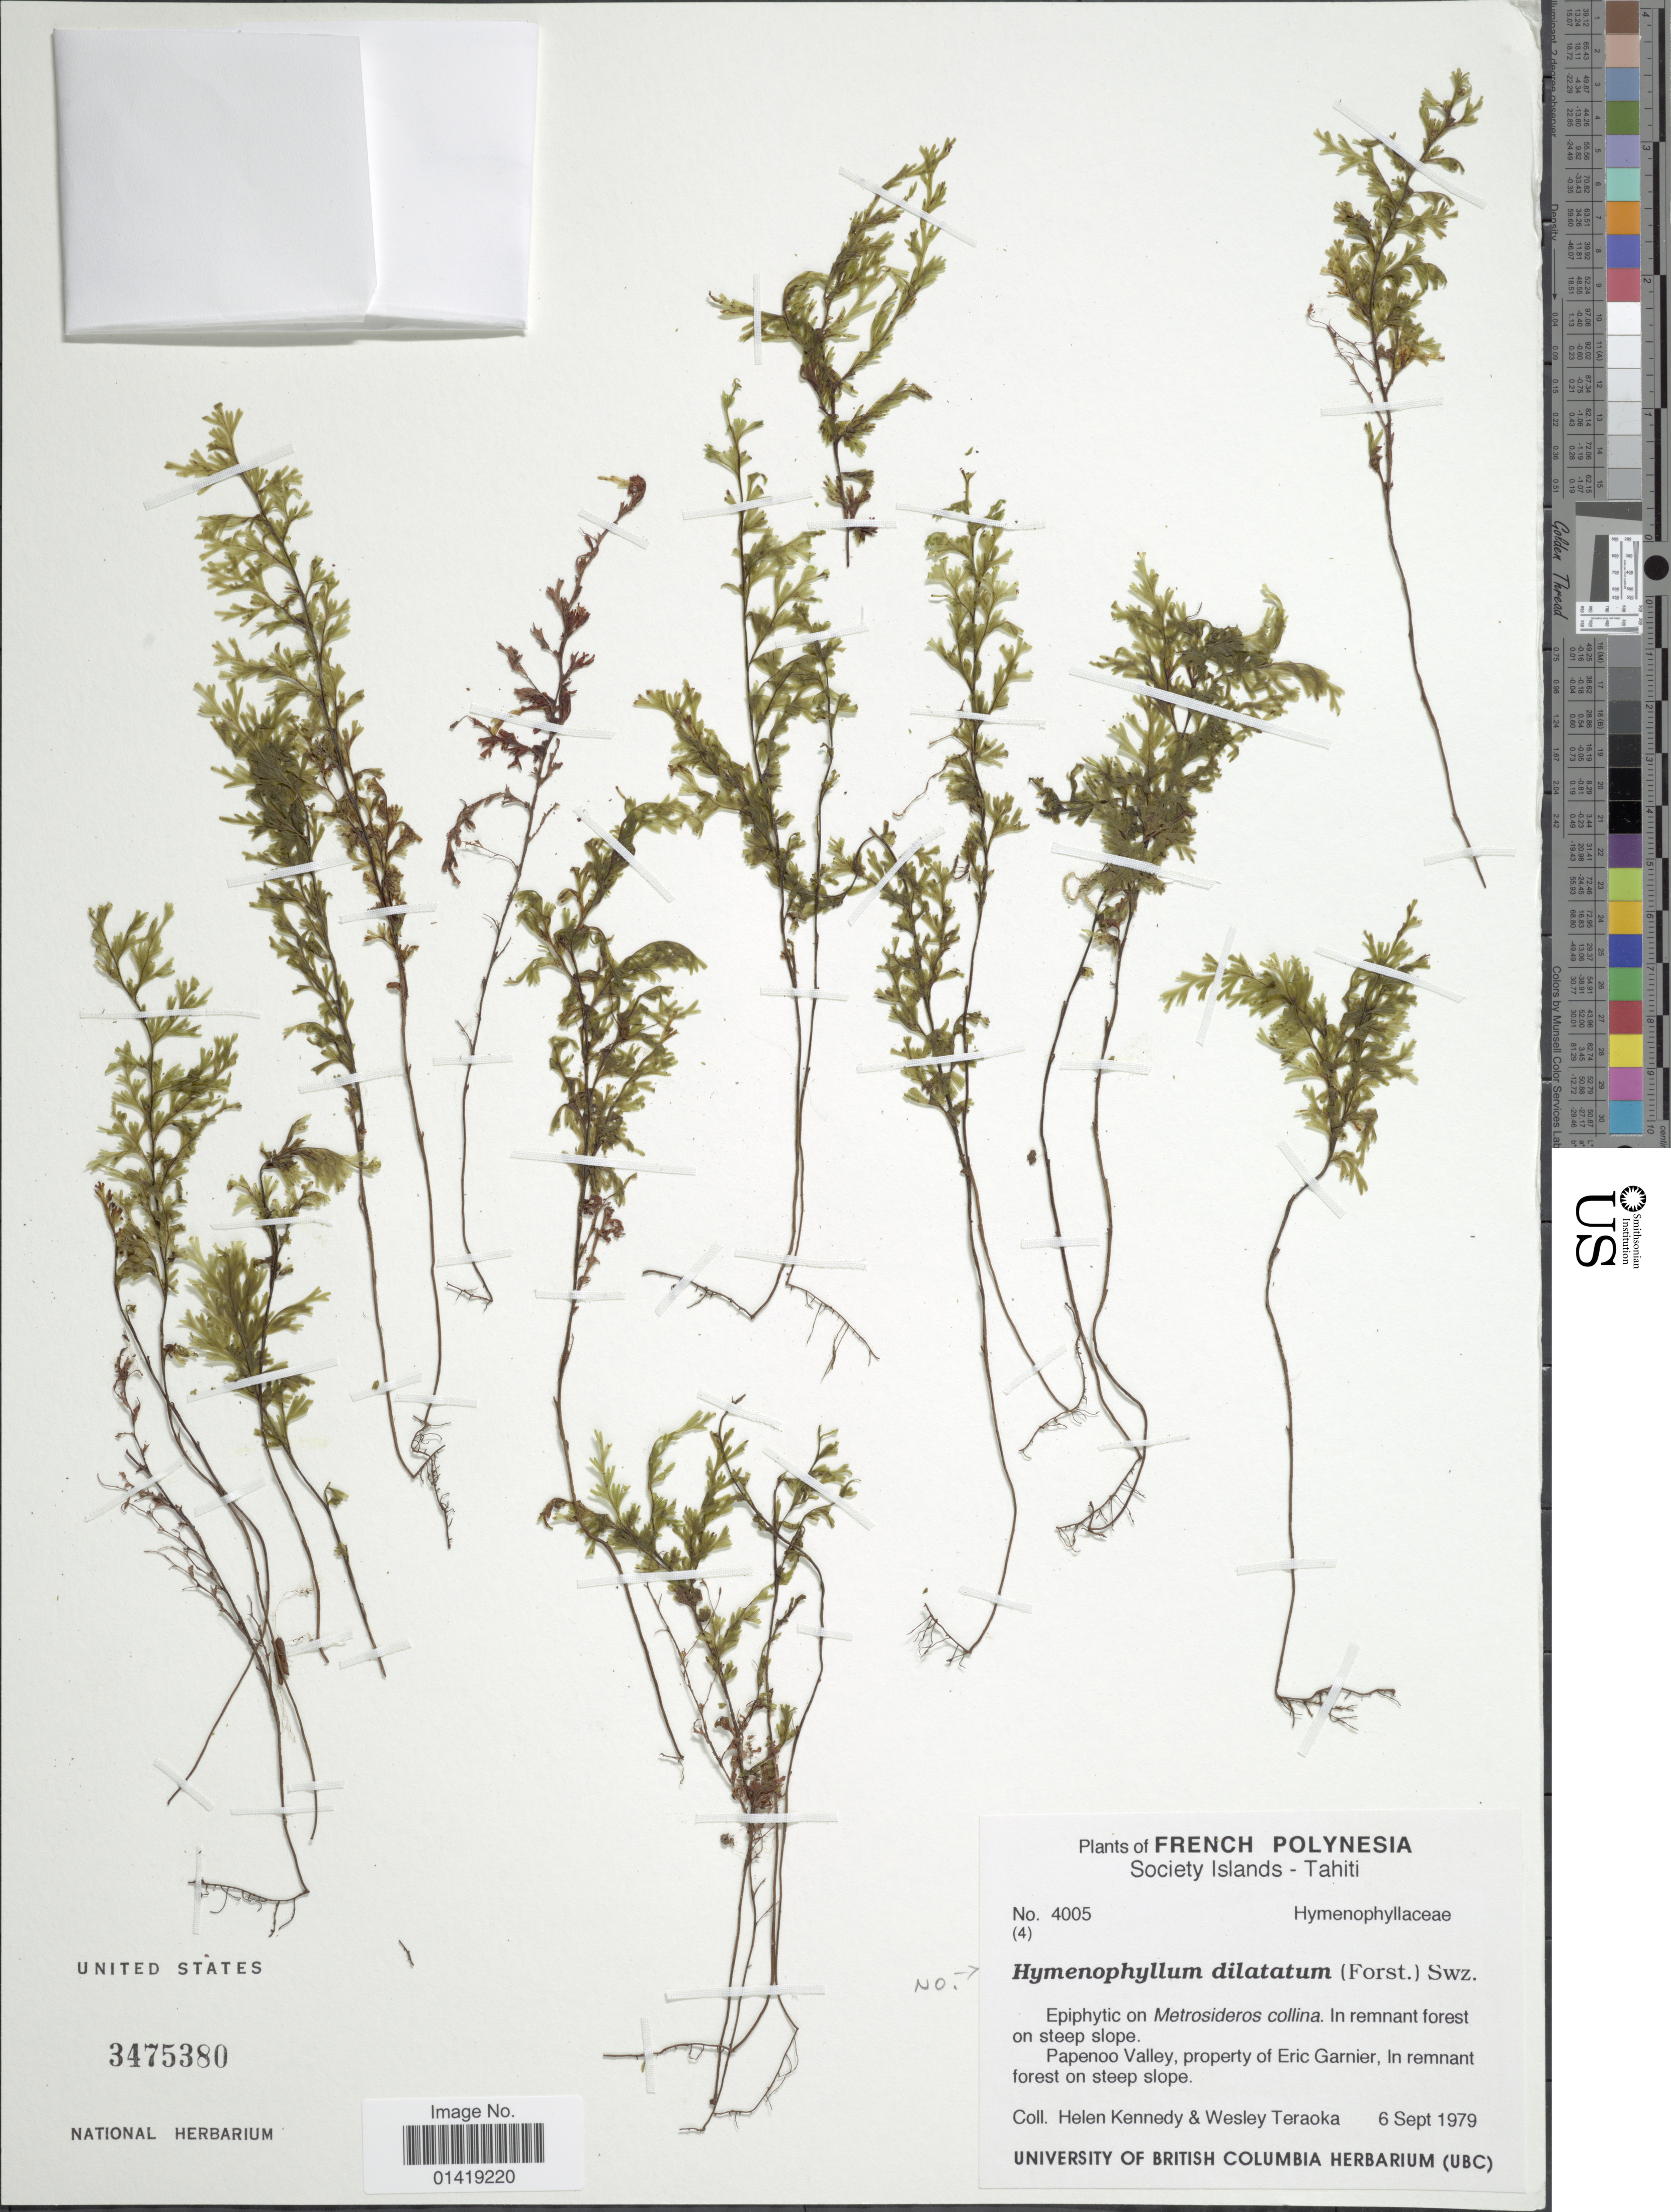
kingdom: Plantae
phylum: Tracheophyta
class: Polypodiopsida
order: Hymenophyllales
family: Hymenophyllaceae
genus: Hymenophyllum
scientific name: Hymenophyllum polyanthos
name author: (Sw.) Sw.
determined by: Florence, J.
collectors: H. Kennedy & W. Teraoka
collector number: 4005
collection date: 1979-09-06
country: French Polynesia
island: Tahiti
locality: Society Islands Tahiti. Papenoo Valley, property of Eric Garnier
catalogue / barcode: US 2475380